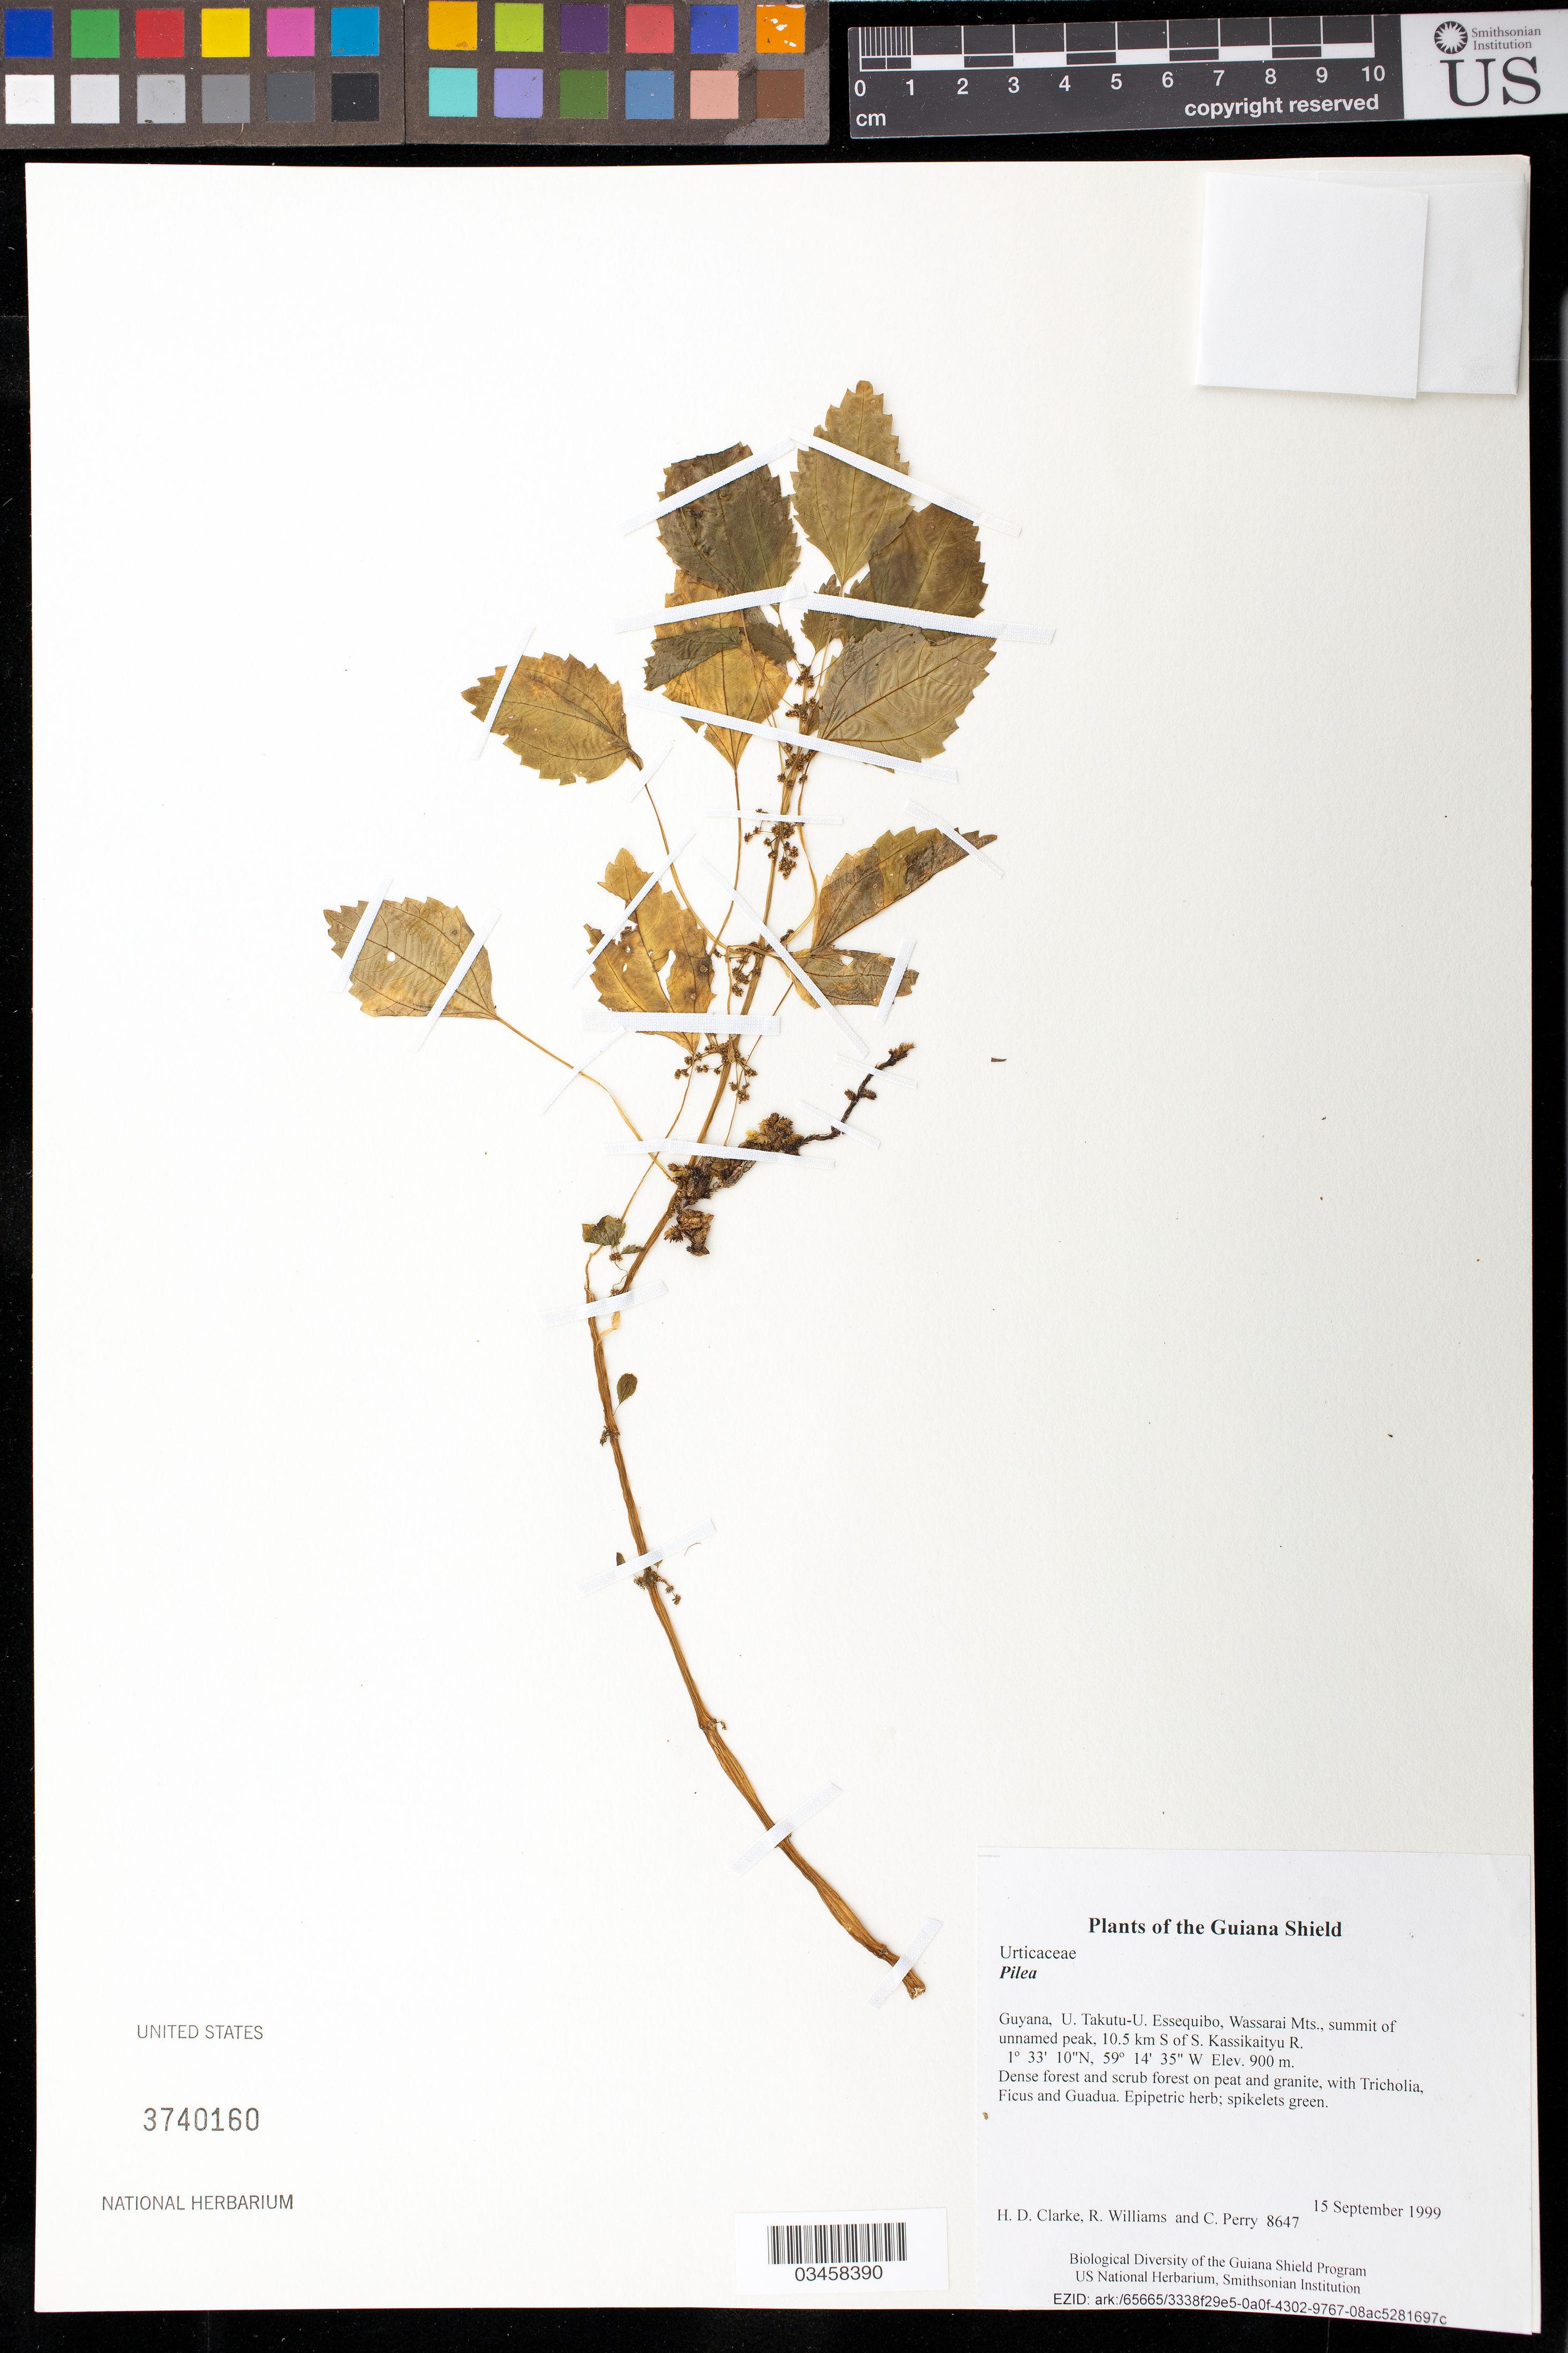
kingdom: Plantae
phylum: Tracheophyta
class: Magnoliopsida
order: Rosales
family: Urticaceae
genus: Pilea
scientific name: Pilea sp.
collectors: H. D. Clarke, R. Williams & C. Perry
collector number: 8647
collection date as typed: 15 September 1999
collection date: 1999-09-15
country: Guyana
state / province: U. Takutu-U. Essequibo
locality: Wassarai Mts., summit of unnamed peak, 10.5 km S of S. Kassikaityu R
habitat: Dense forest and scrub forest on peat and granite, with Tricholia, Ficus and Guadua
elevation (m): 900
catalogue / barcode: US 3740160